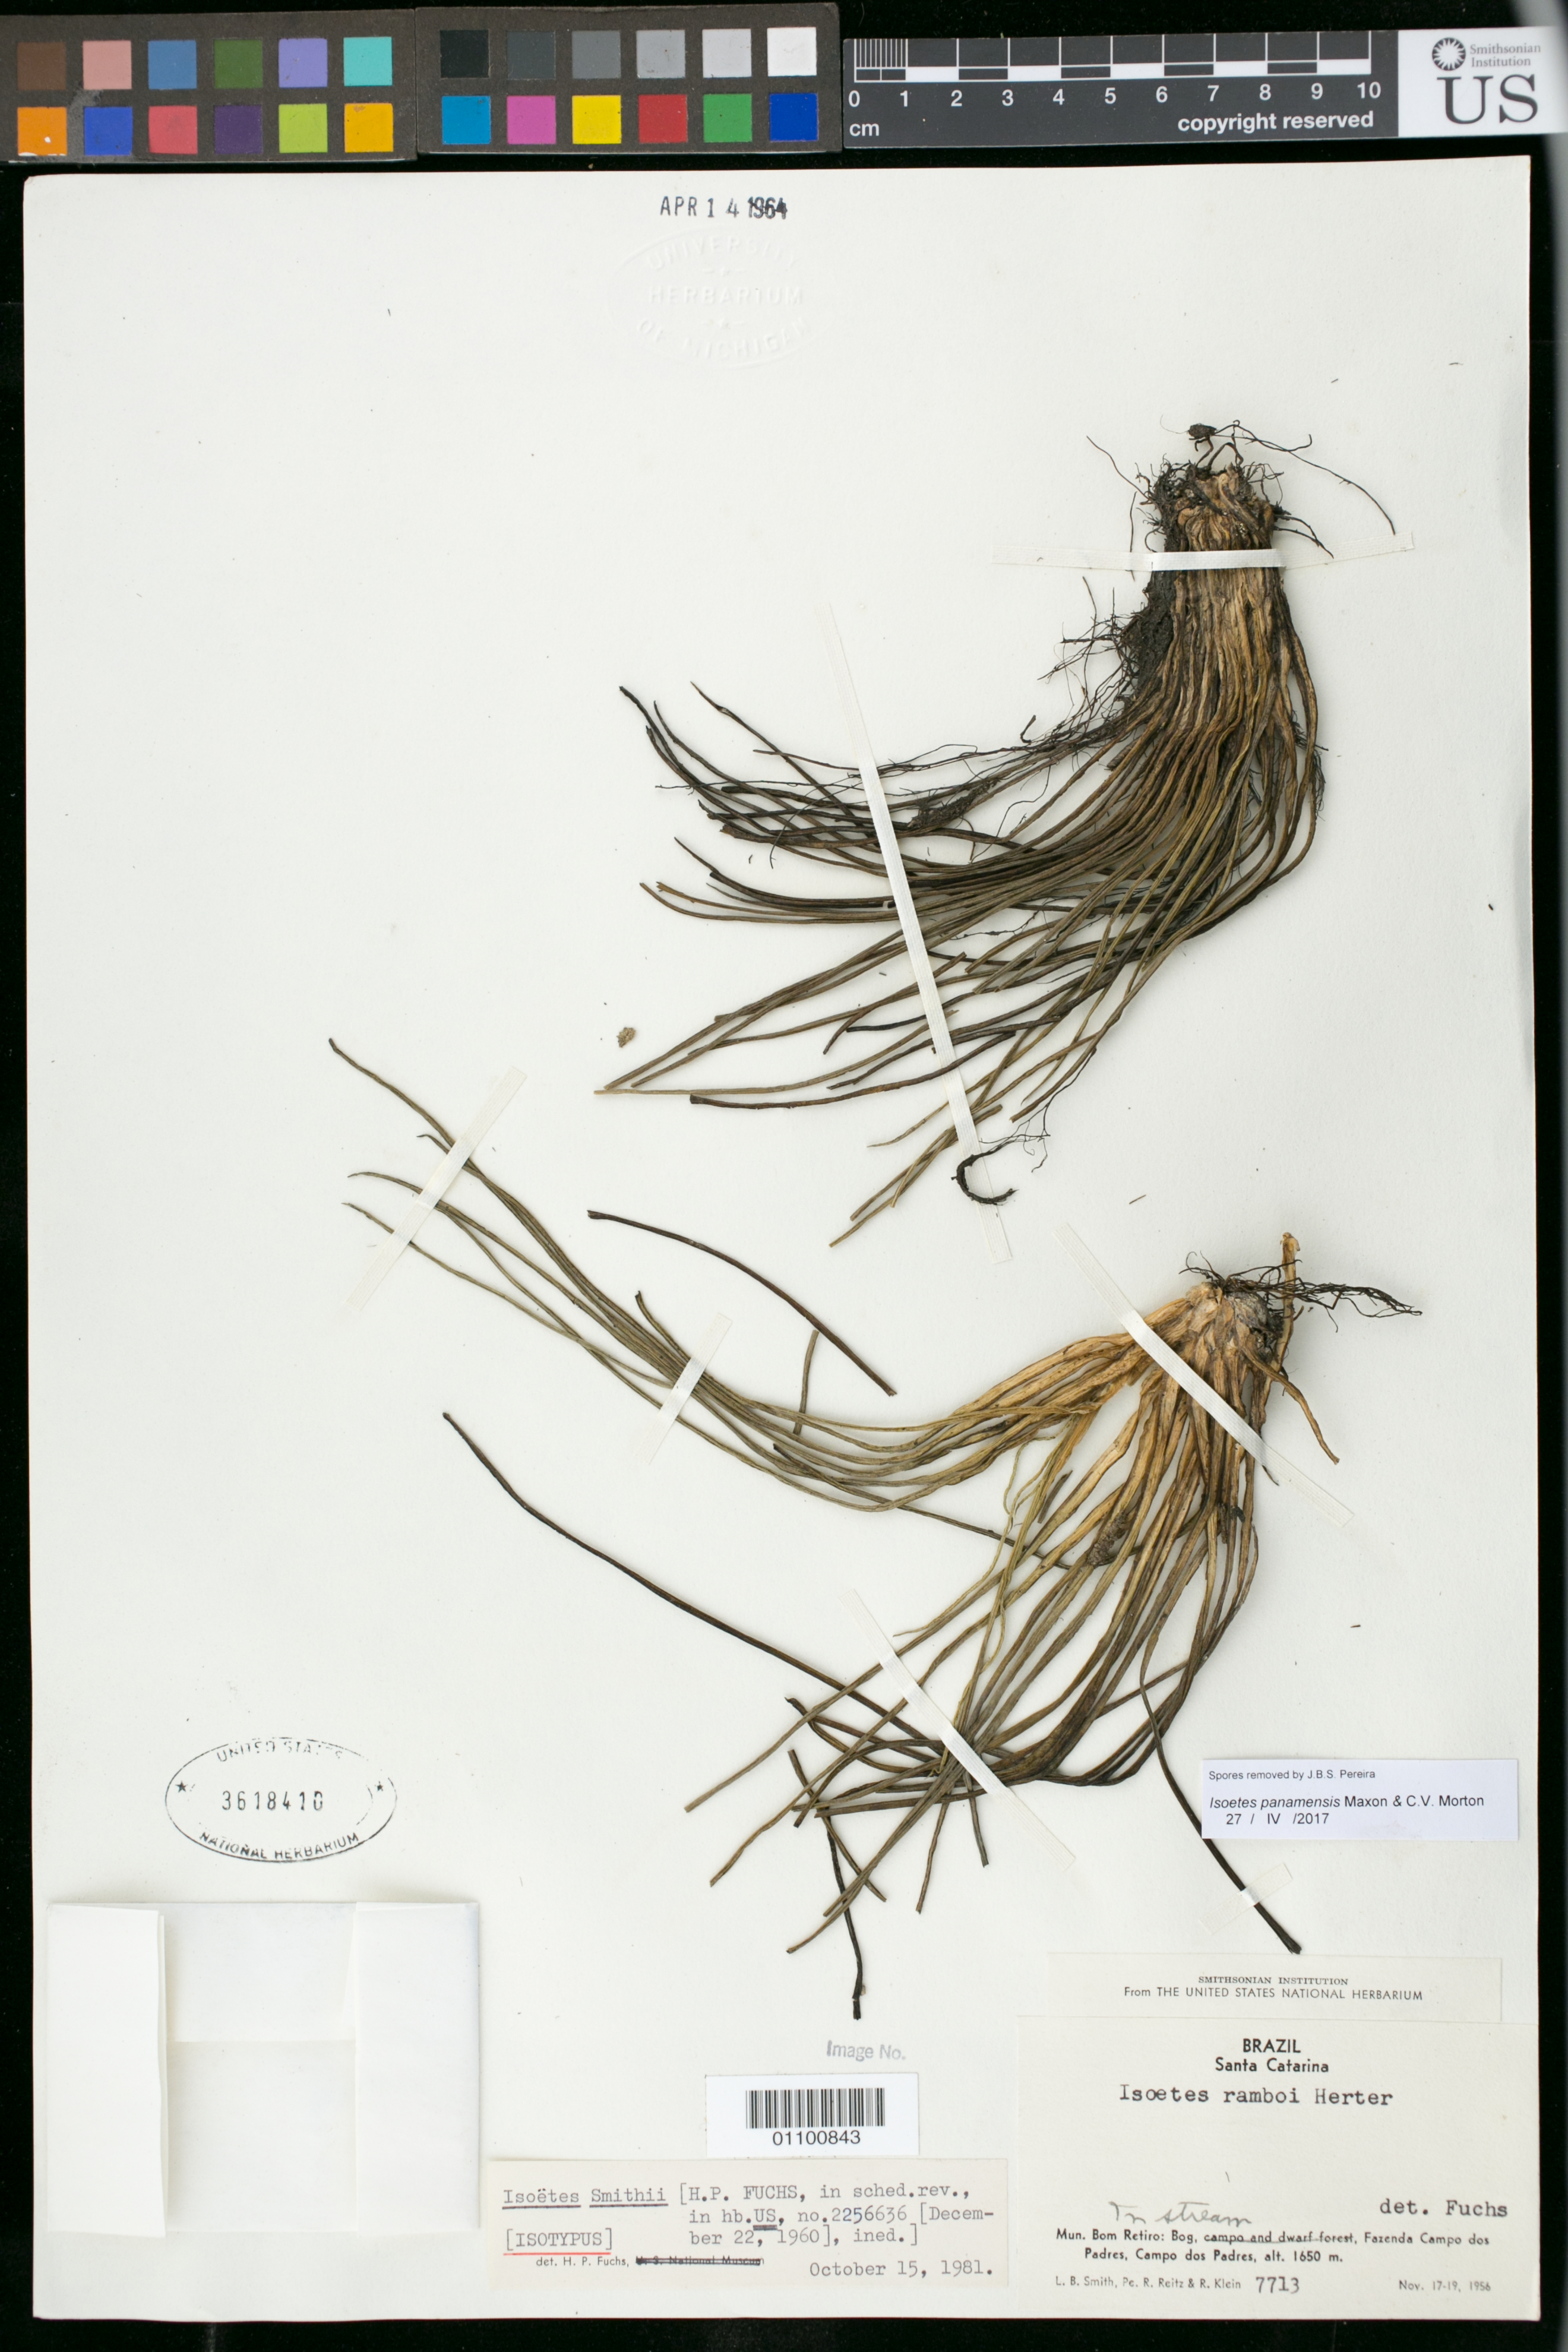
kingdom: Plantae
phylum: Tracheophyta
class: Lycopodiopsida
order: Isoetales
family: Isoetaceae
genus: Isoetes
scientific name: Isoetes smithii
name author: H.P. Fuchs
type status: Isotype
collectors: L. Smith, R. Reitz & R. M. Klein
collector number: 7713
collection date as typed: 17 Nov 1956 to 19 Nov 1956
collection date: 1956-11-17/1956-11-19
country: Brazil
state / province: Santa Catarina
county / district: Bom Retiro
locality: Fazendo Campo dos Padres.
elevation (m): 1650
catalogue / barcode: US 3618410